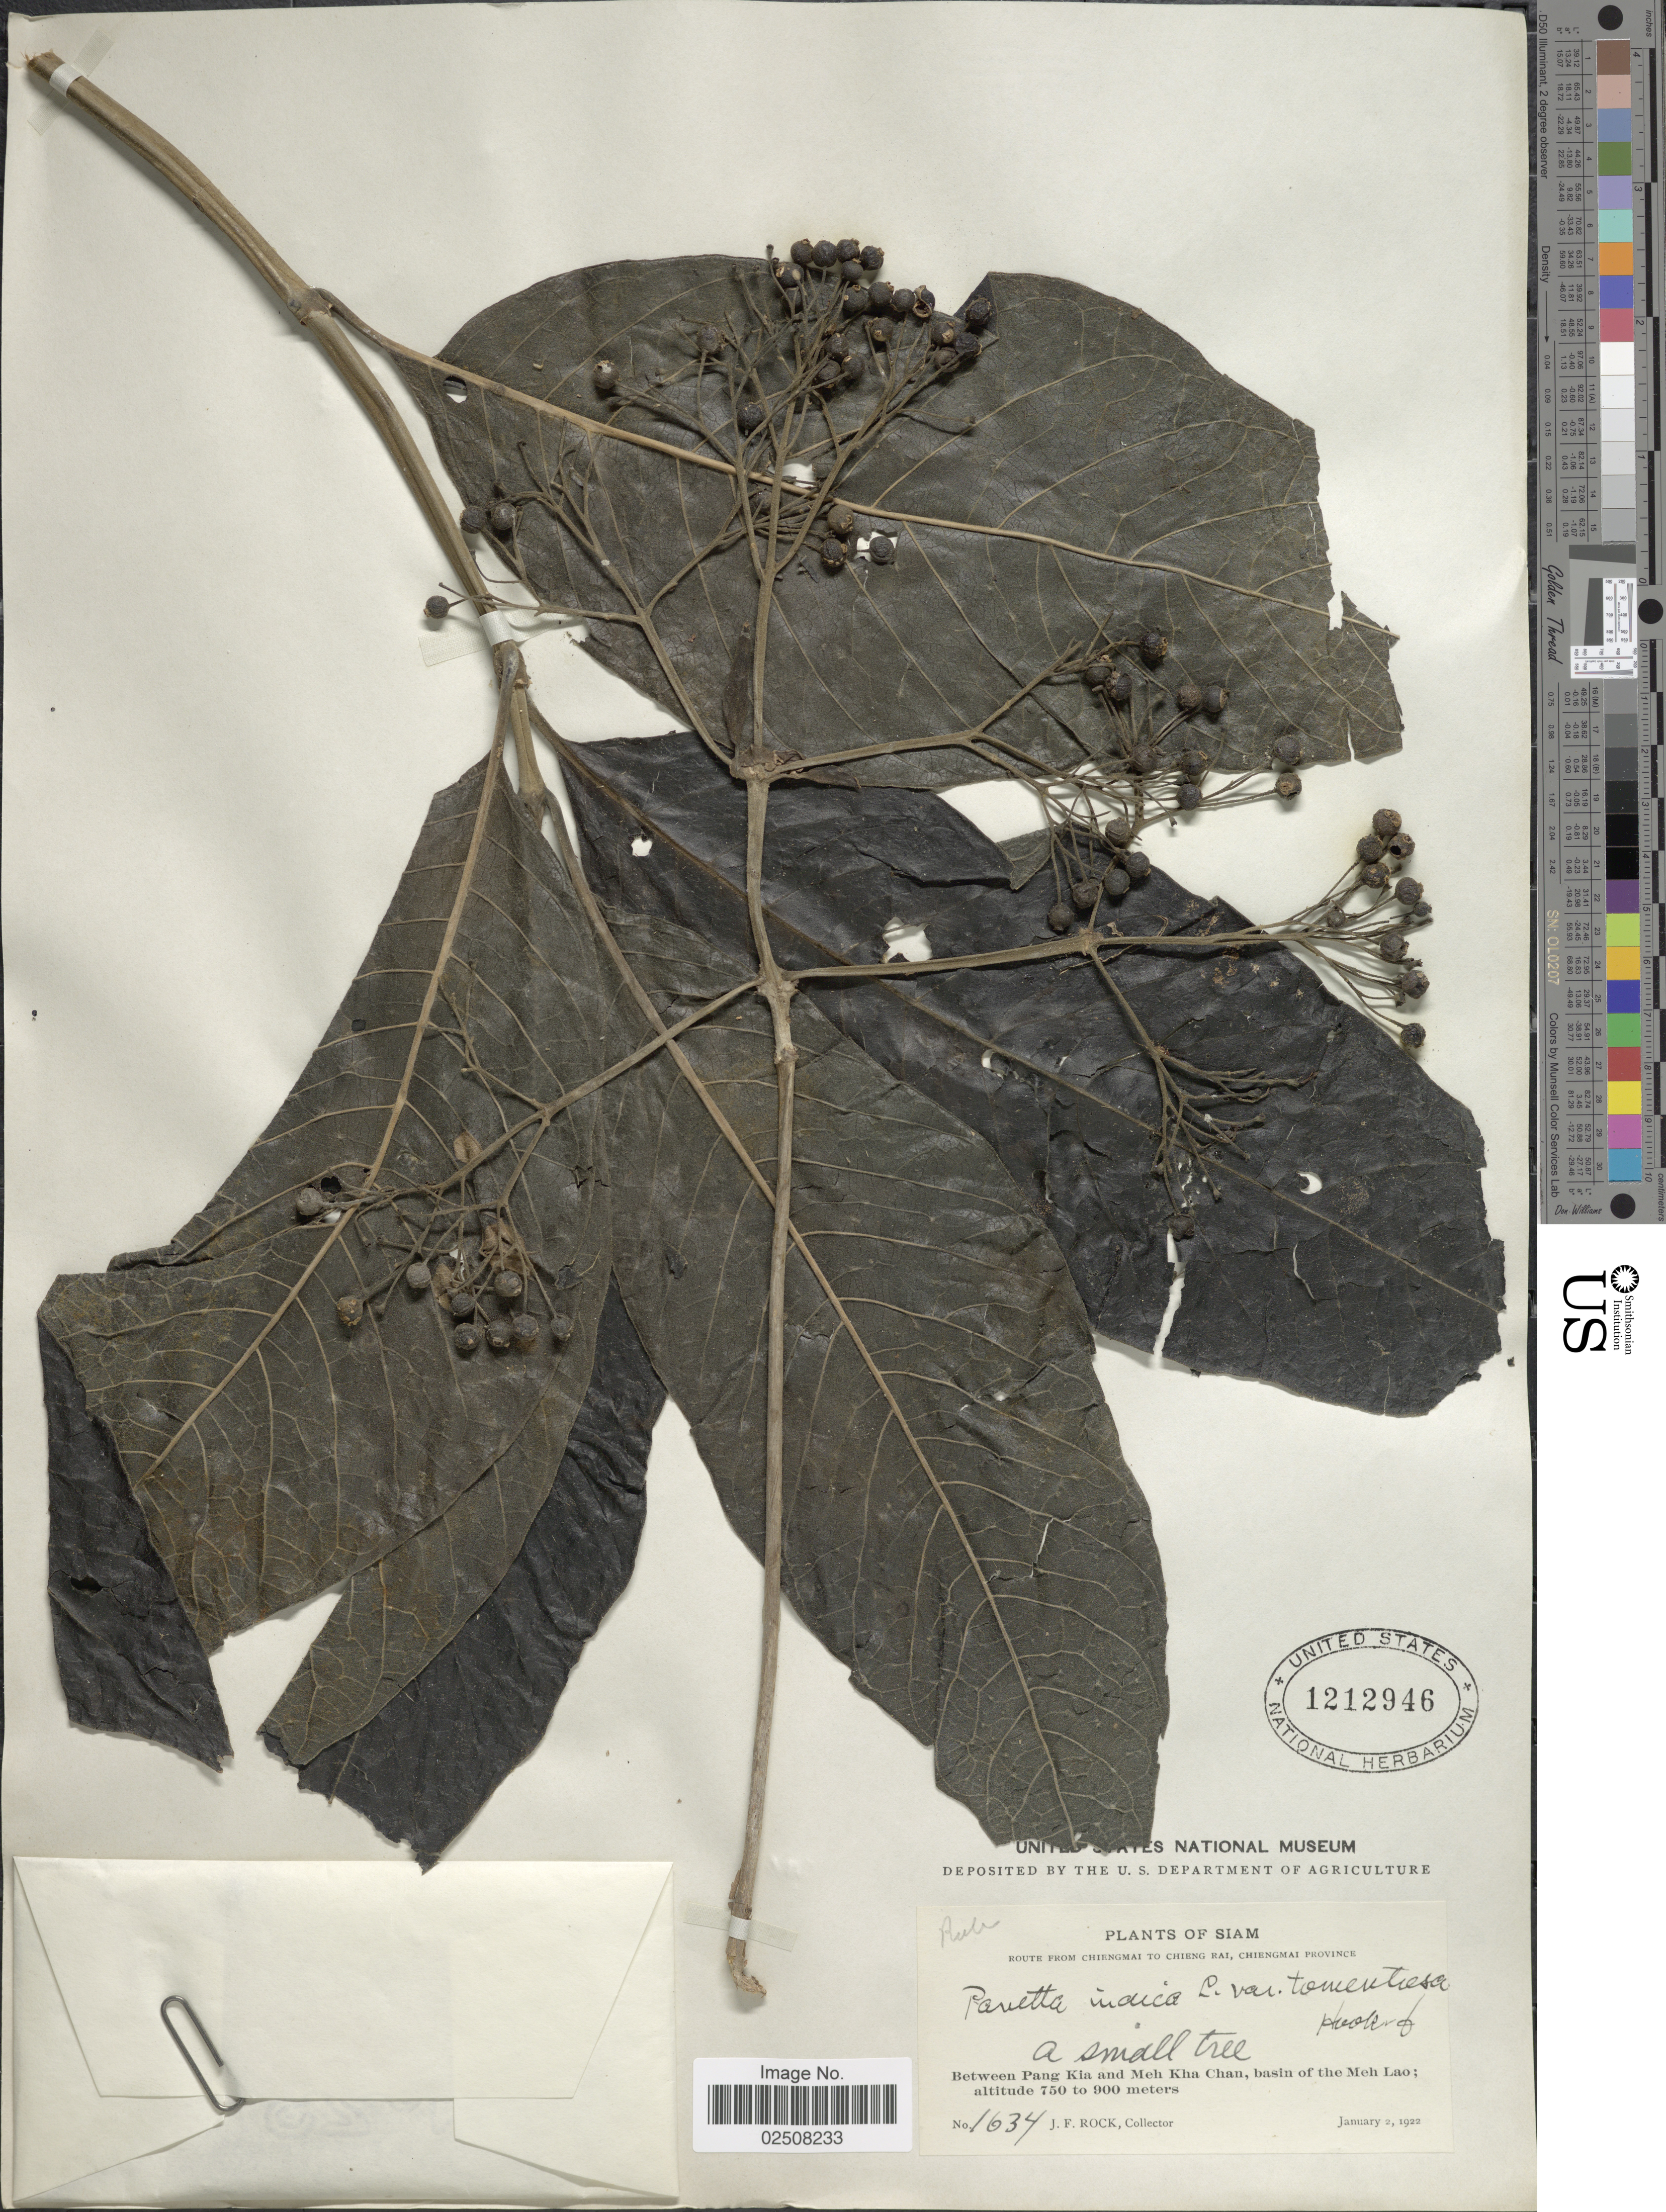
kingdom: Plantae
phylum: Tracheophyta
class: Magnoliopsida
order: Gentianales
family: Rubiaceae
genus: Pavetta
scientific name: Pavetta tomentosa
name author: Roxb. ex Sm.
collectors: J. Rock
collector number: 1634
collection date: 1922-01-02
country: Thailand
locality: Siam, Route from Chiengmai to Chieng Rai, Chiengmai Province, Between Pang Kia and Meh Kha Chan, basin of the Meh Lao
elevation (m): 750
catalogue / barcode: US 1212946